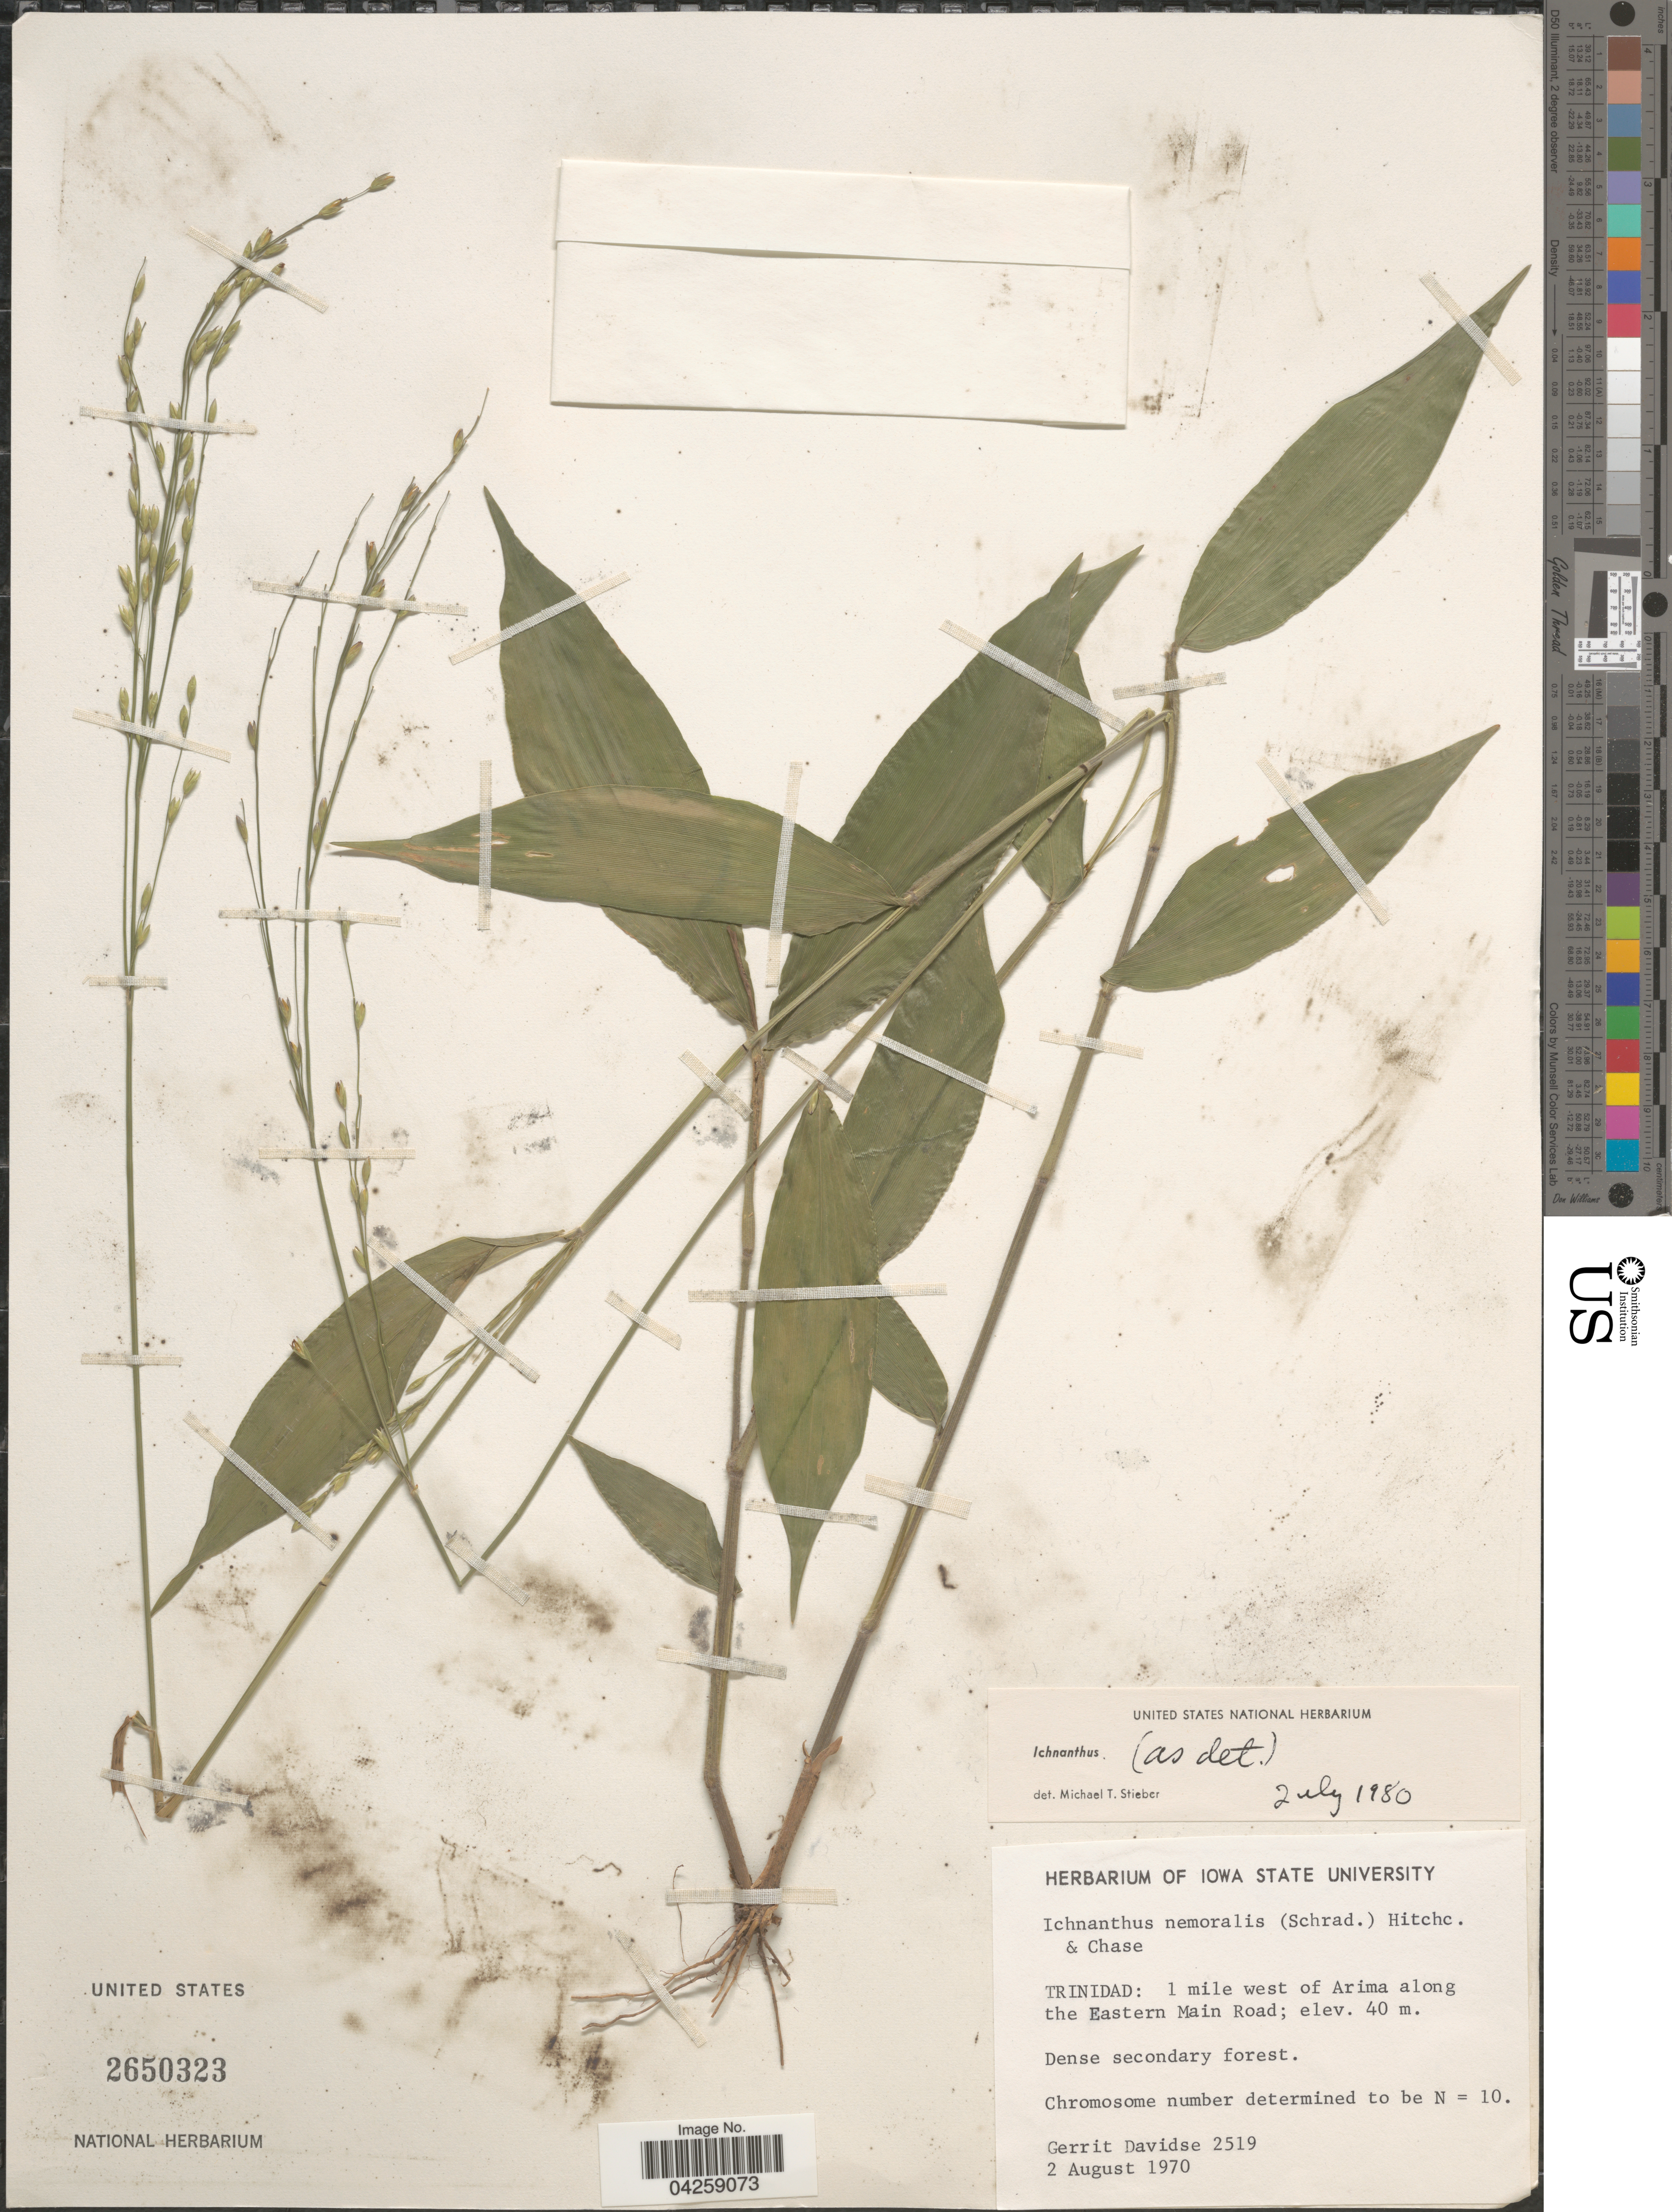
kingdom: Plantae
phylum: Tracheophyta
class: Liliopsida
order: Poales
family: Poaceae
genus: Ichnanthus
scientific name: Ichnanthus nemoralis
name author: (Schrad.) Hitchc. & Chase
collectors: G. Davidse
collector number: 2519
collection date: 1970-08-02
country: Trinidad and Tobago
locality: Trinidad: 1 mile west of Arima along the Eastern Main Road. Dense secondary forest.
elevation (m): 40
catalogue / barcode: US 2650323